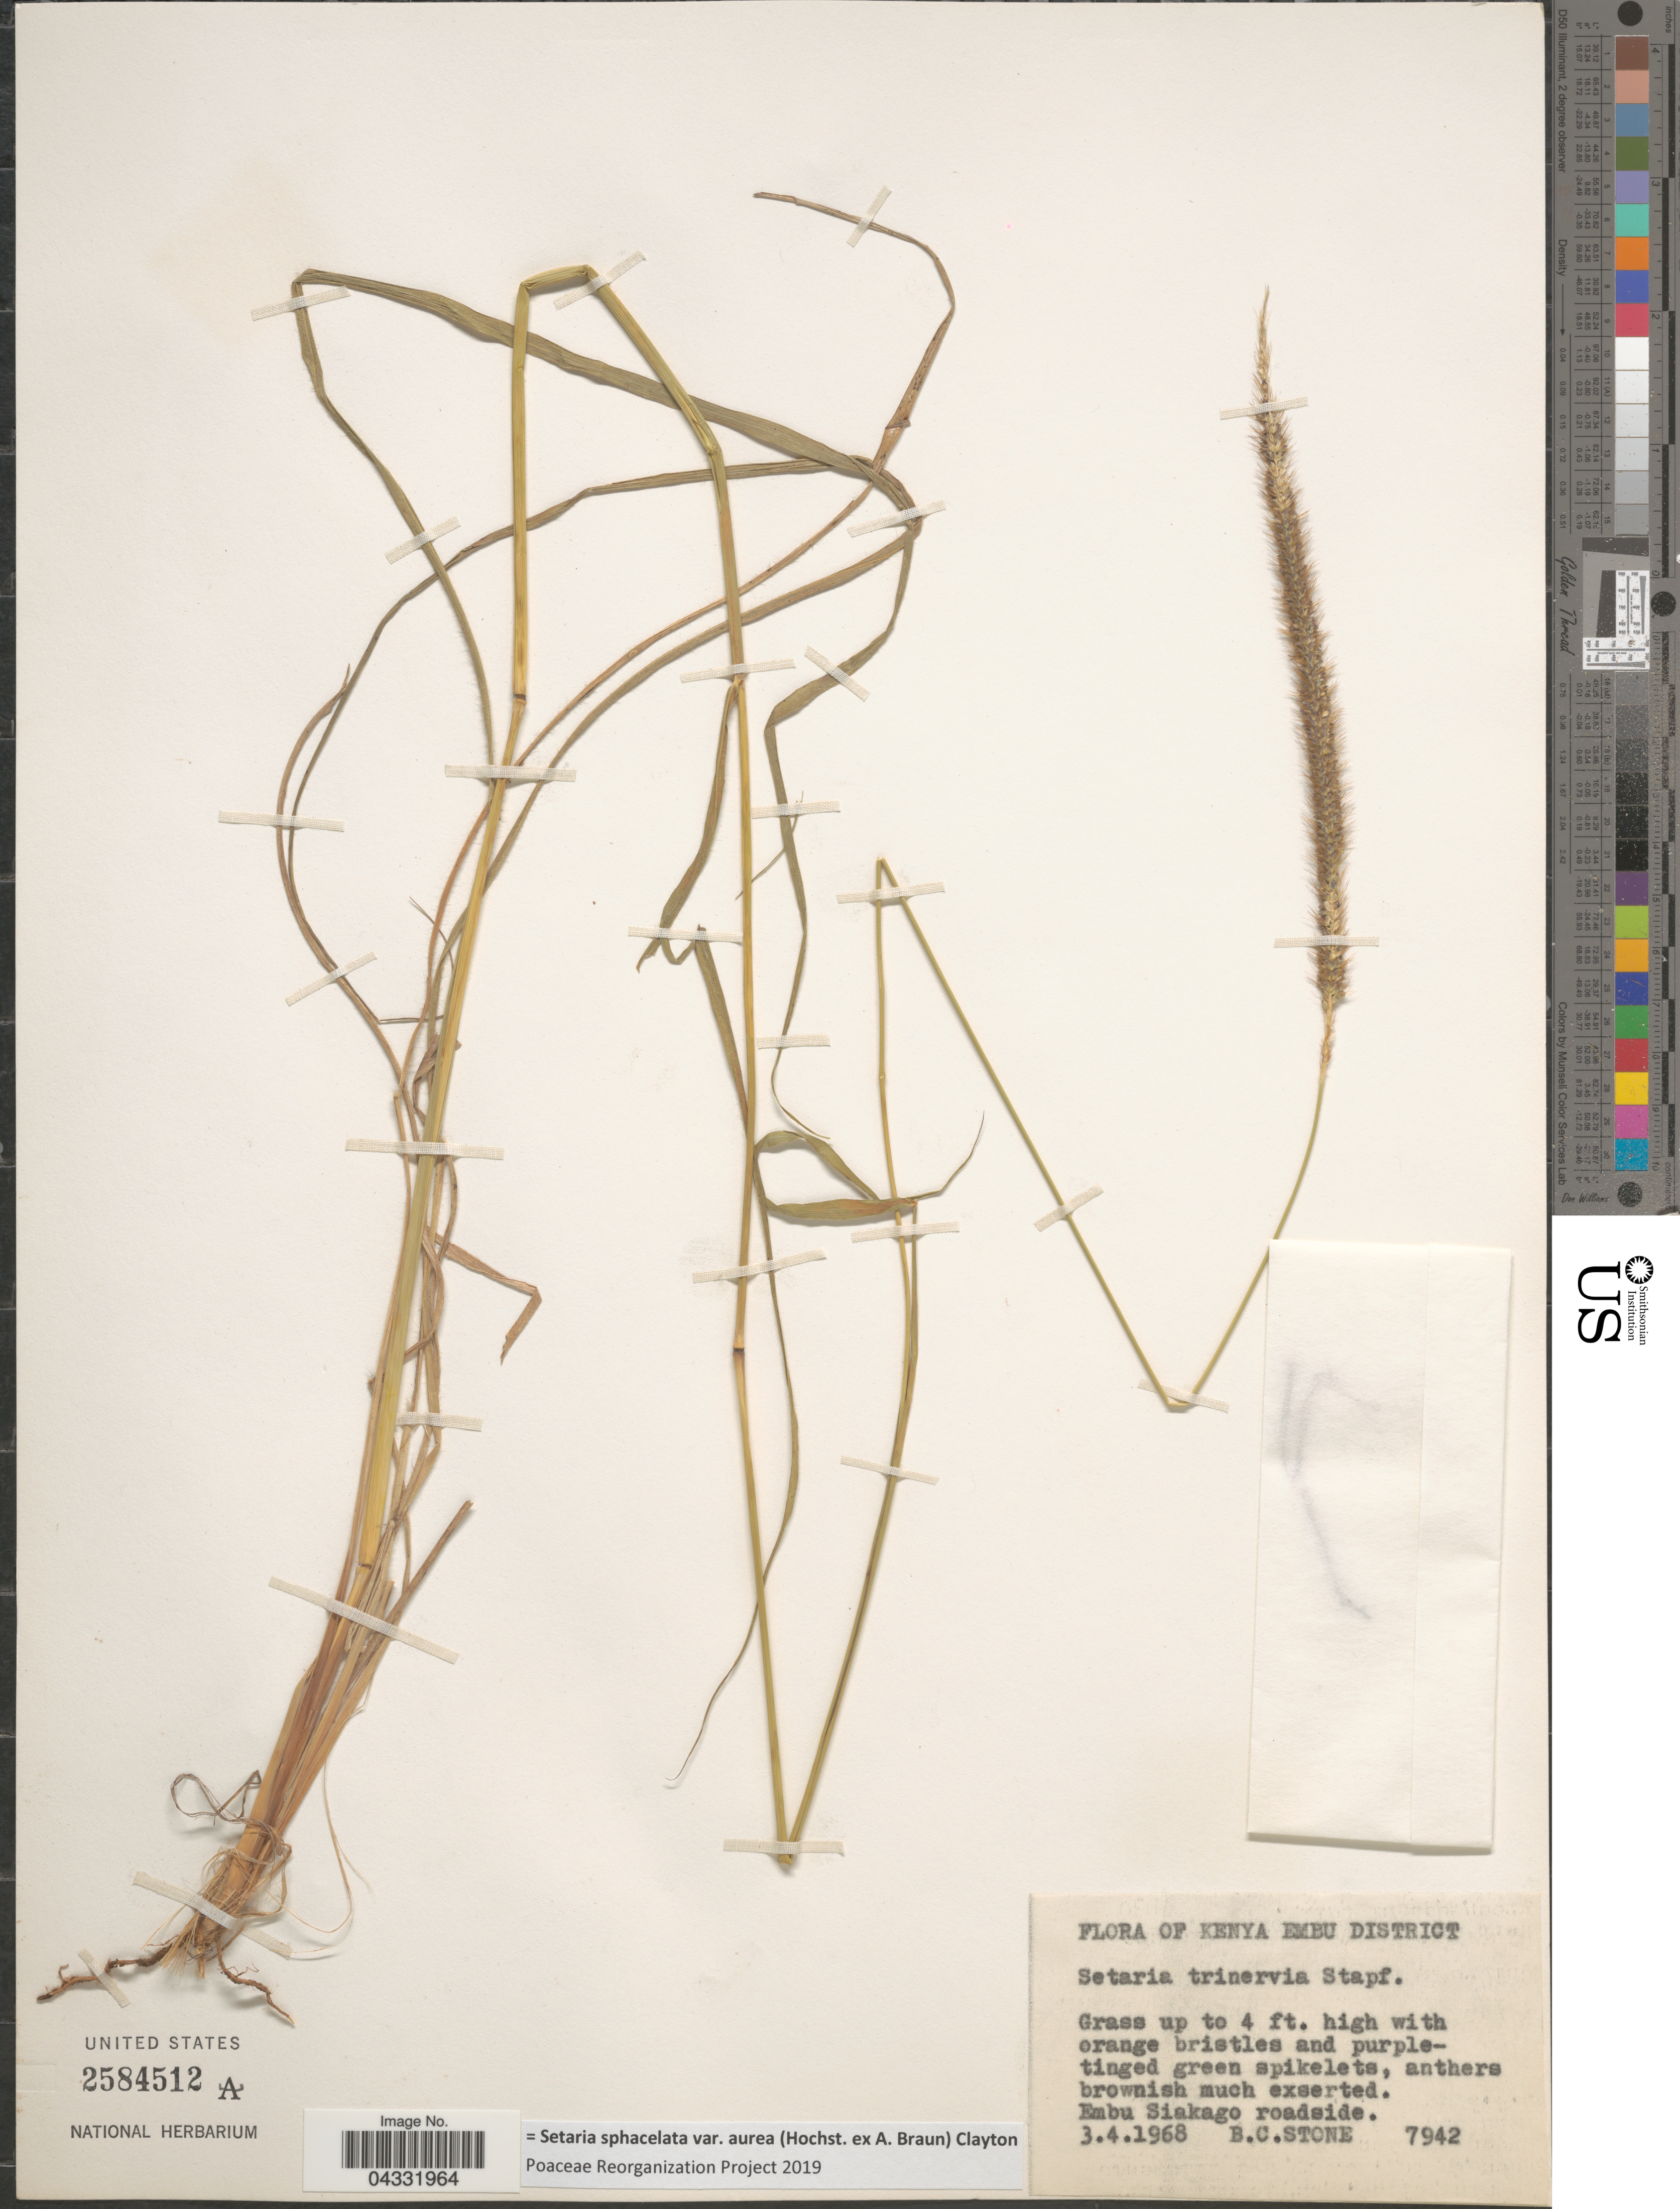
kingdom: Plantae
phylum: Tracheophyta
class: Liliopsida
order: Poales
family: Poaceae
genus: Setaria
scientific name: Setaria sphacelata var. aurea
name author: (Hochst. ex A. Braun) Clayton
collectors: B. C. Stone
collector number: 7942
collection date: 1968-04-03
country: Kenya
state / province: Embu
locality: Embu Siakago roadside.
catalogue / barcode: US 2584512A